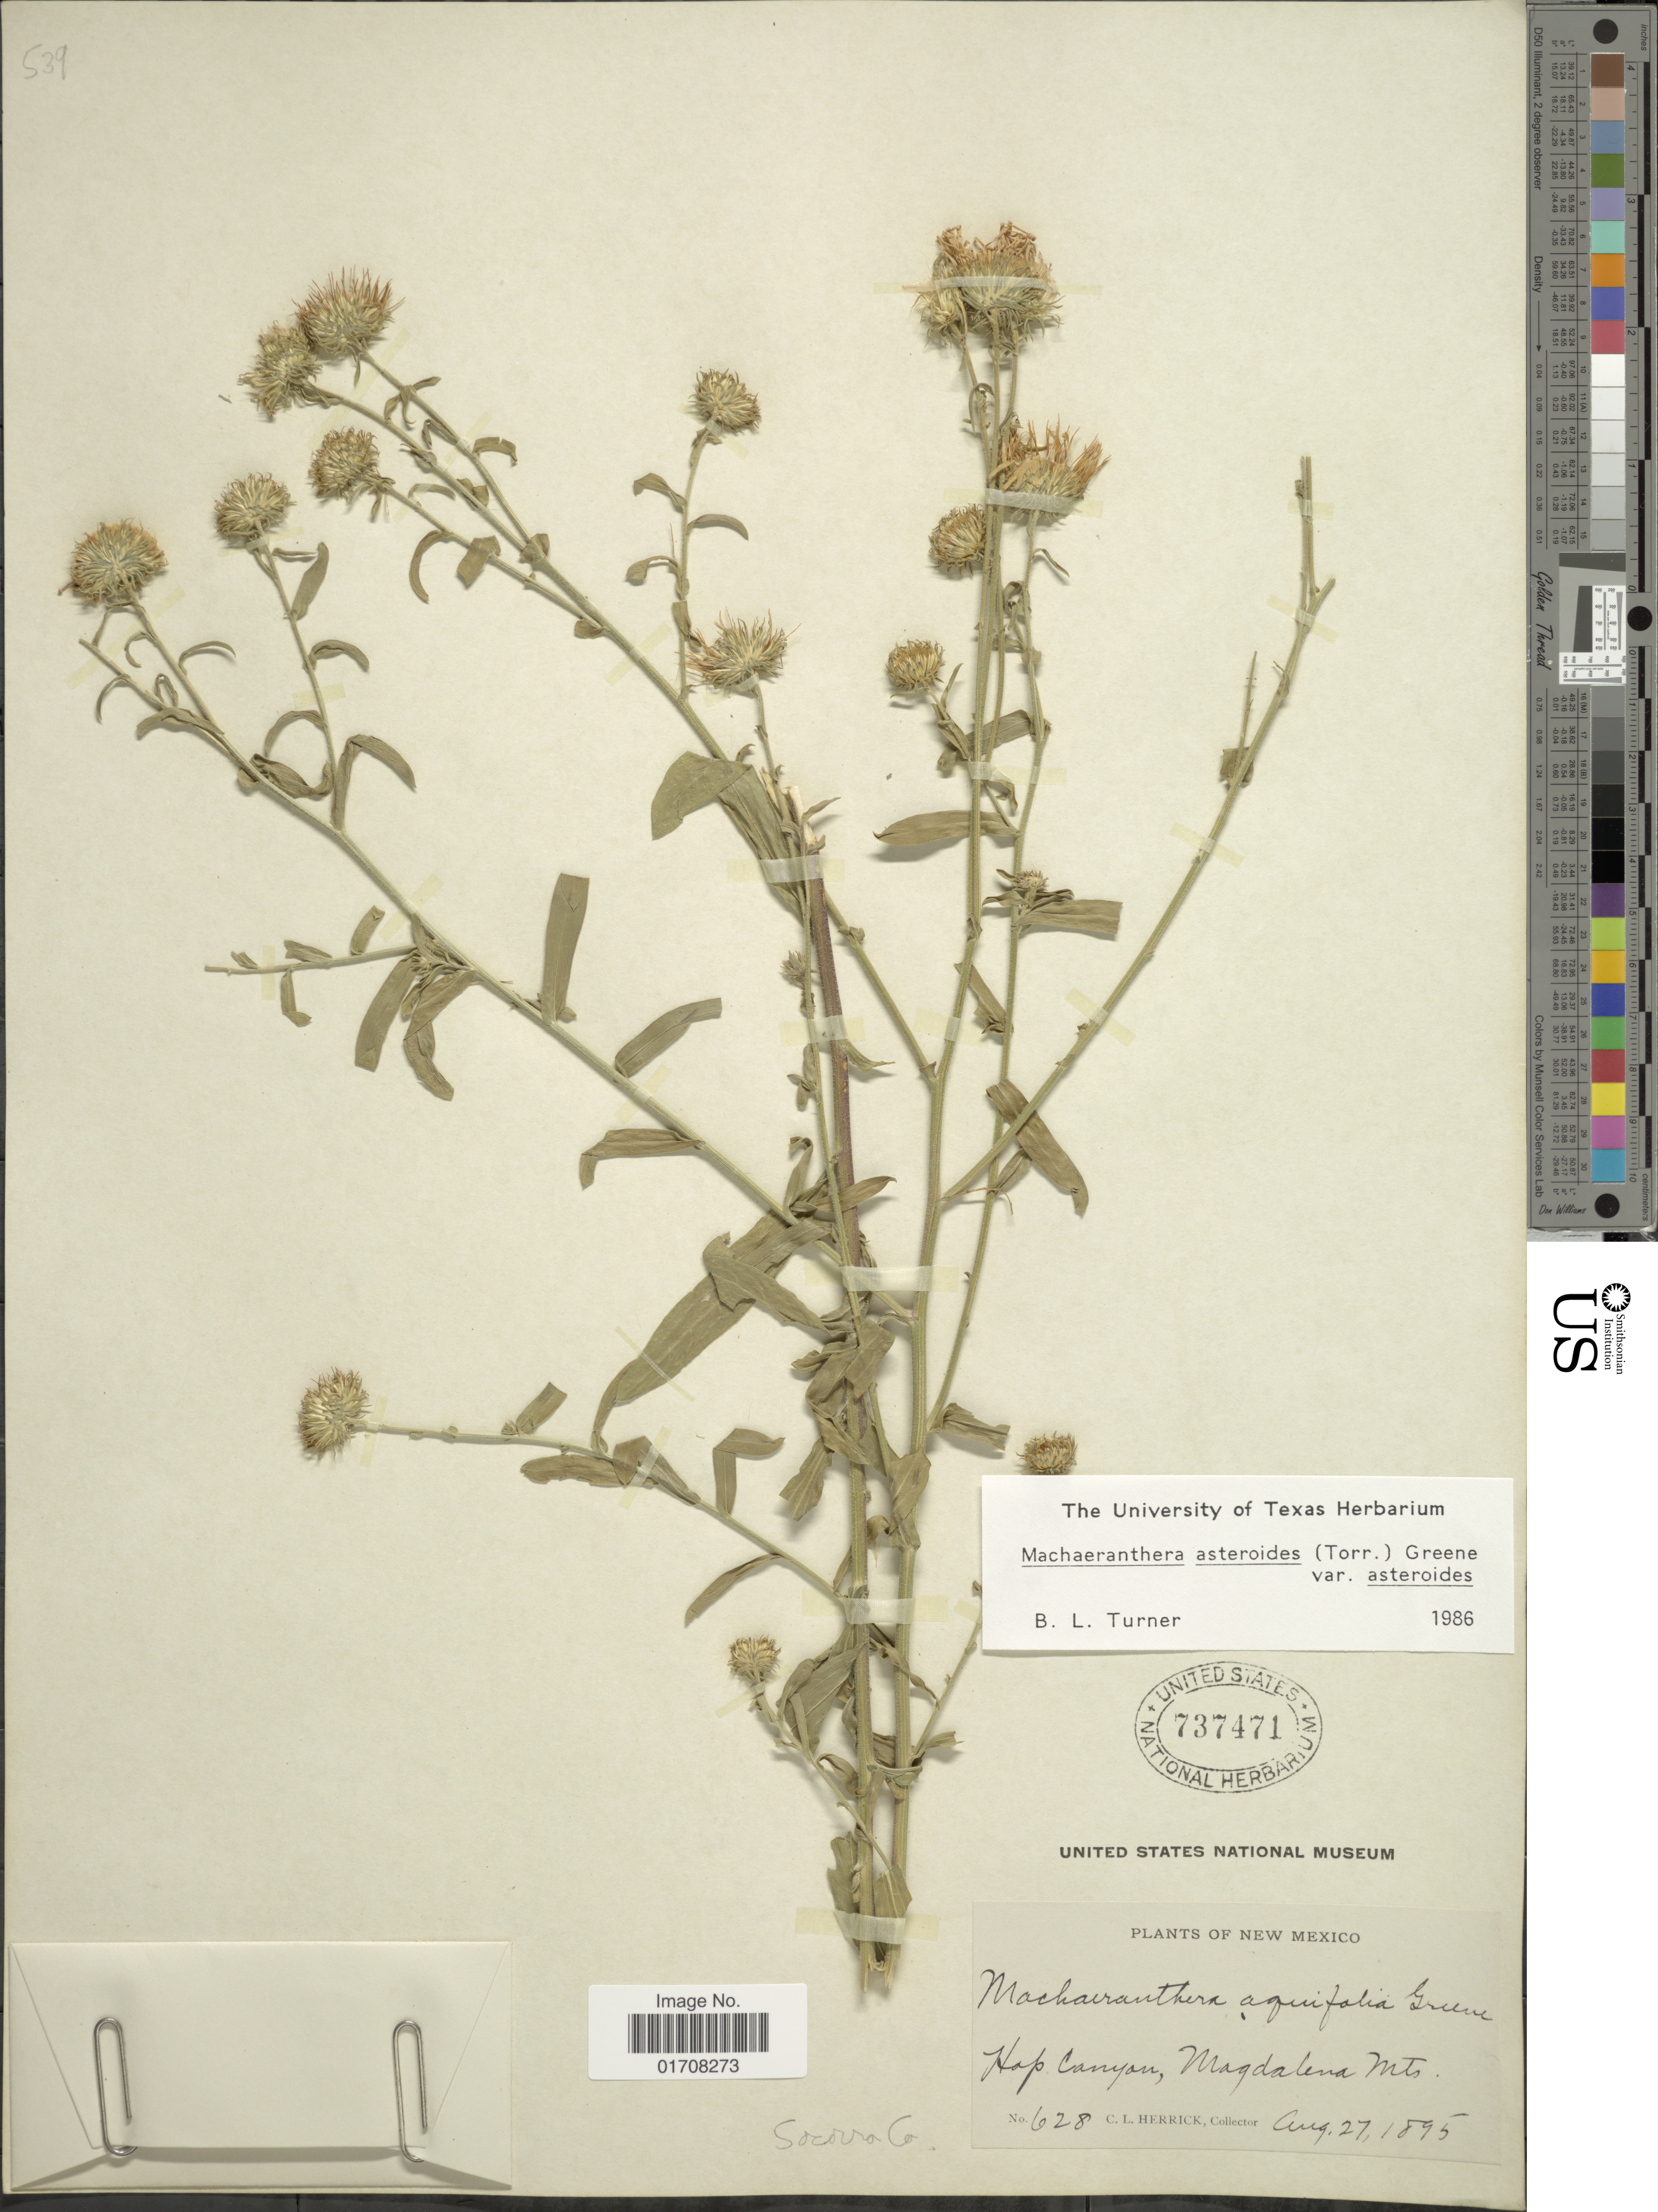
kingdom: Plantae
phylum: Tracheophyta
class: Magnoliopsida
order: Asterales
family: Asteraceae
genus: Machaeranthera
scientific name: Machaeranthera asteroides var. asteroides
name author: (Torr.) Greene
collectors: C. Herrick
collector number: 628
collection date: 1895-08-27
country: United States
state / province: New Mexico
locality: Hap Canyon, Magdalena Mts., Socorro Co.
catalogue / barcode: US 737471